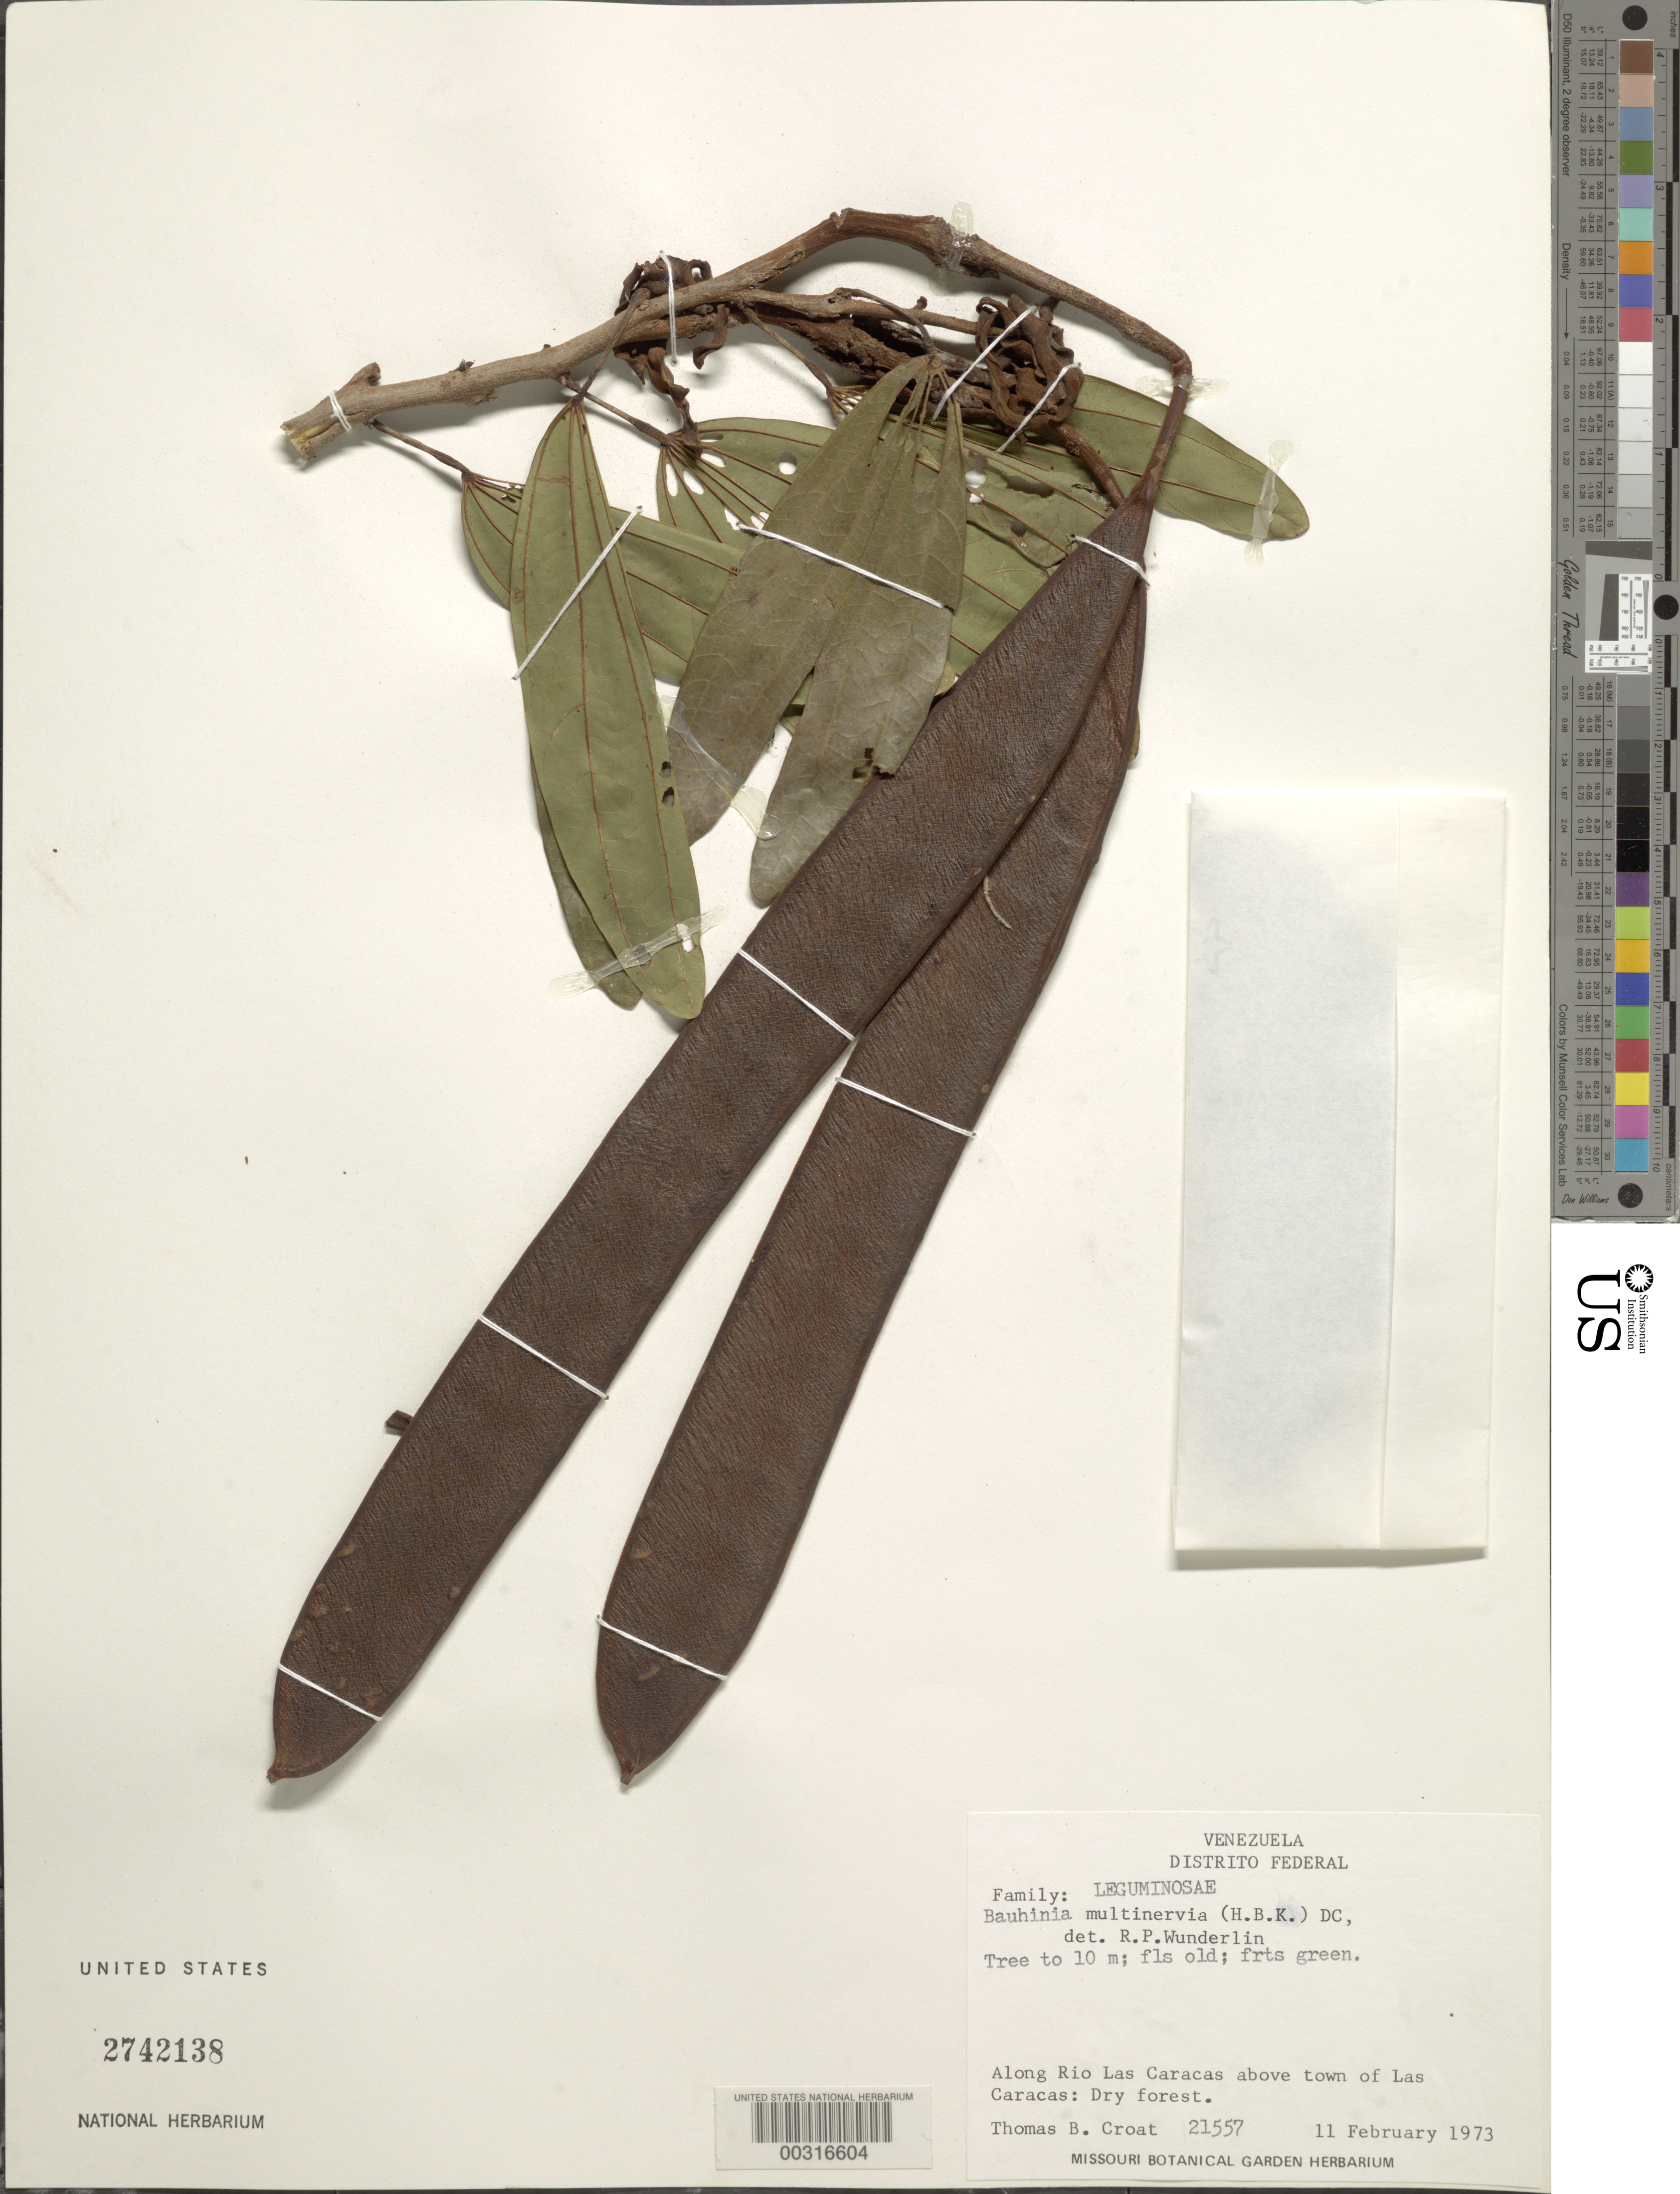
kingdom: Plantae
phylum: Tracheophyta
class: Magnoliopsida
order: Fabales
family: Fabaceae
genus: Bauhinia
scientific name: Bauhinia multinervia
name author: (Kunth) DC.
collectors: T. B. Croat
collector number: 21557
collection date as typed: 11 Feb 1973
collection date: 1973-02-11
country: Venezuela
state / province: Distrito Federal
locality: Along Rio Las Caracas above town of Las Caracas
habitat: Dry forest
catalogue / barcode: US 2742138